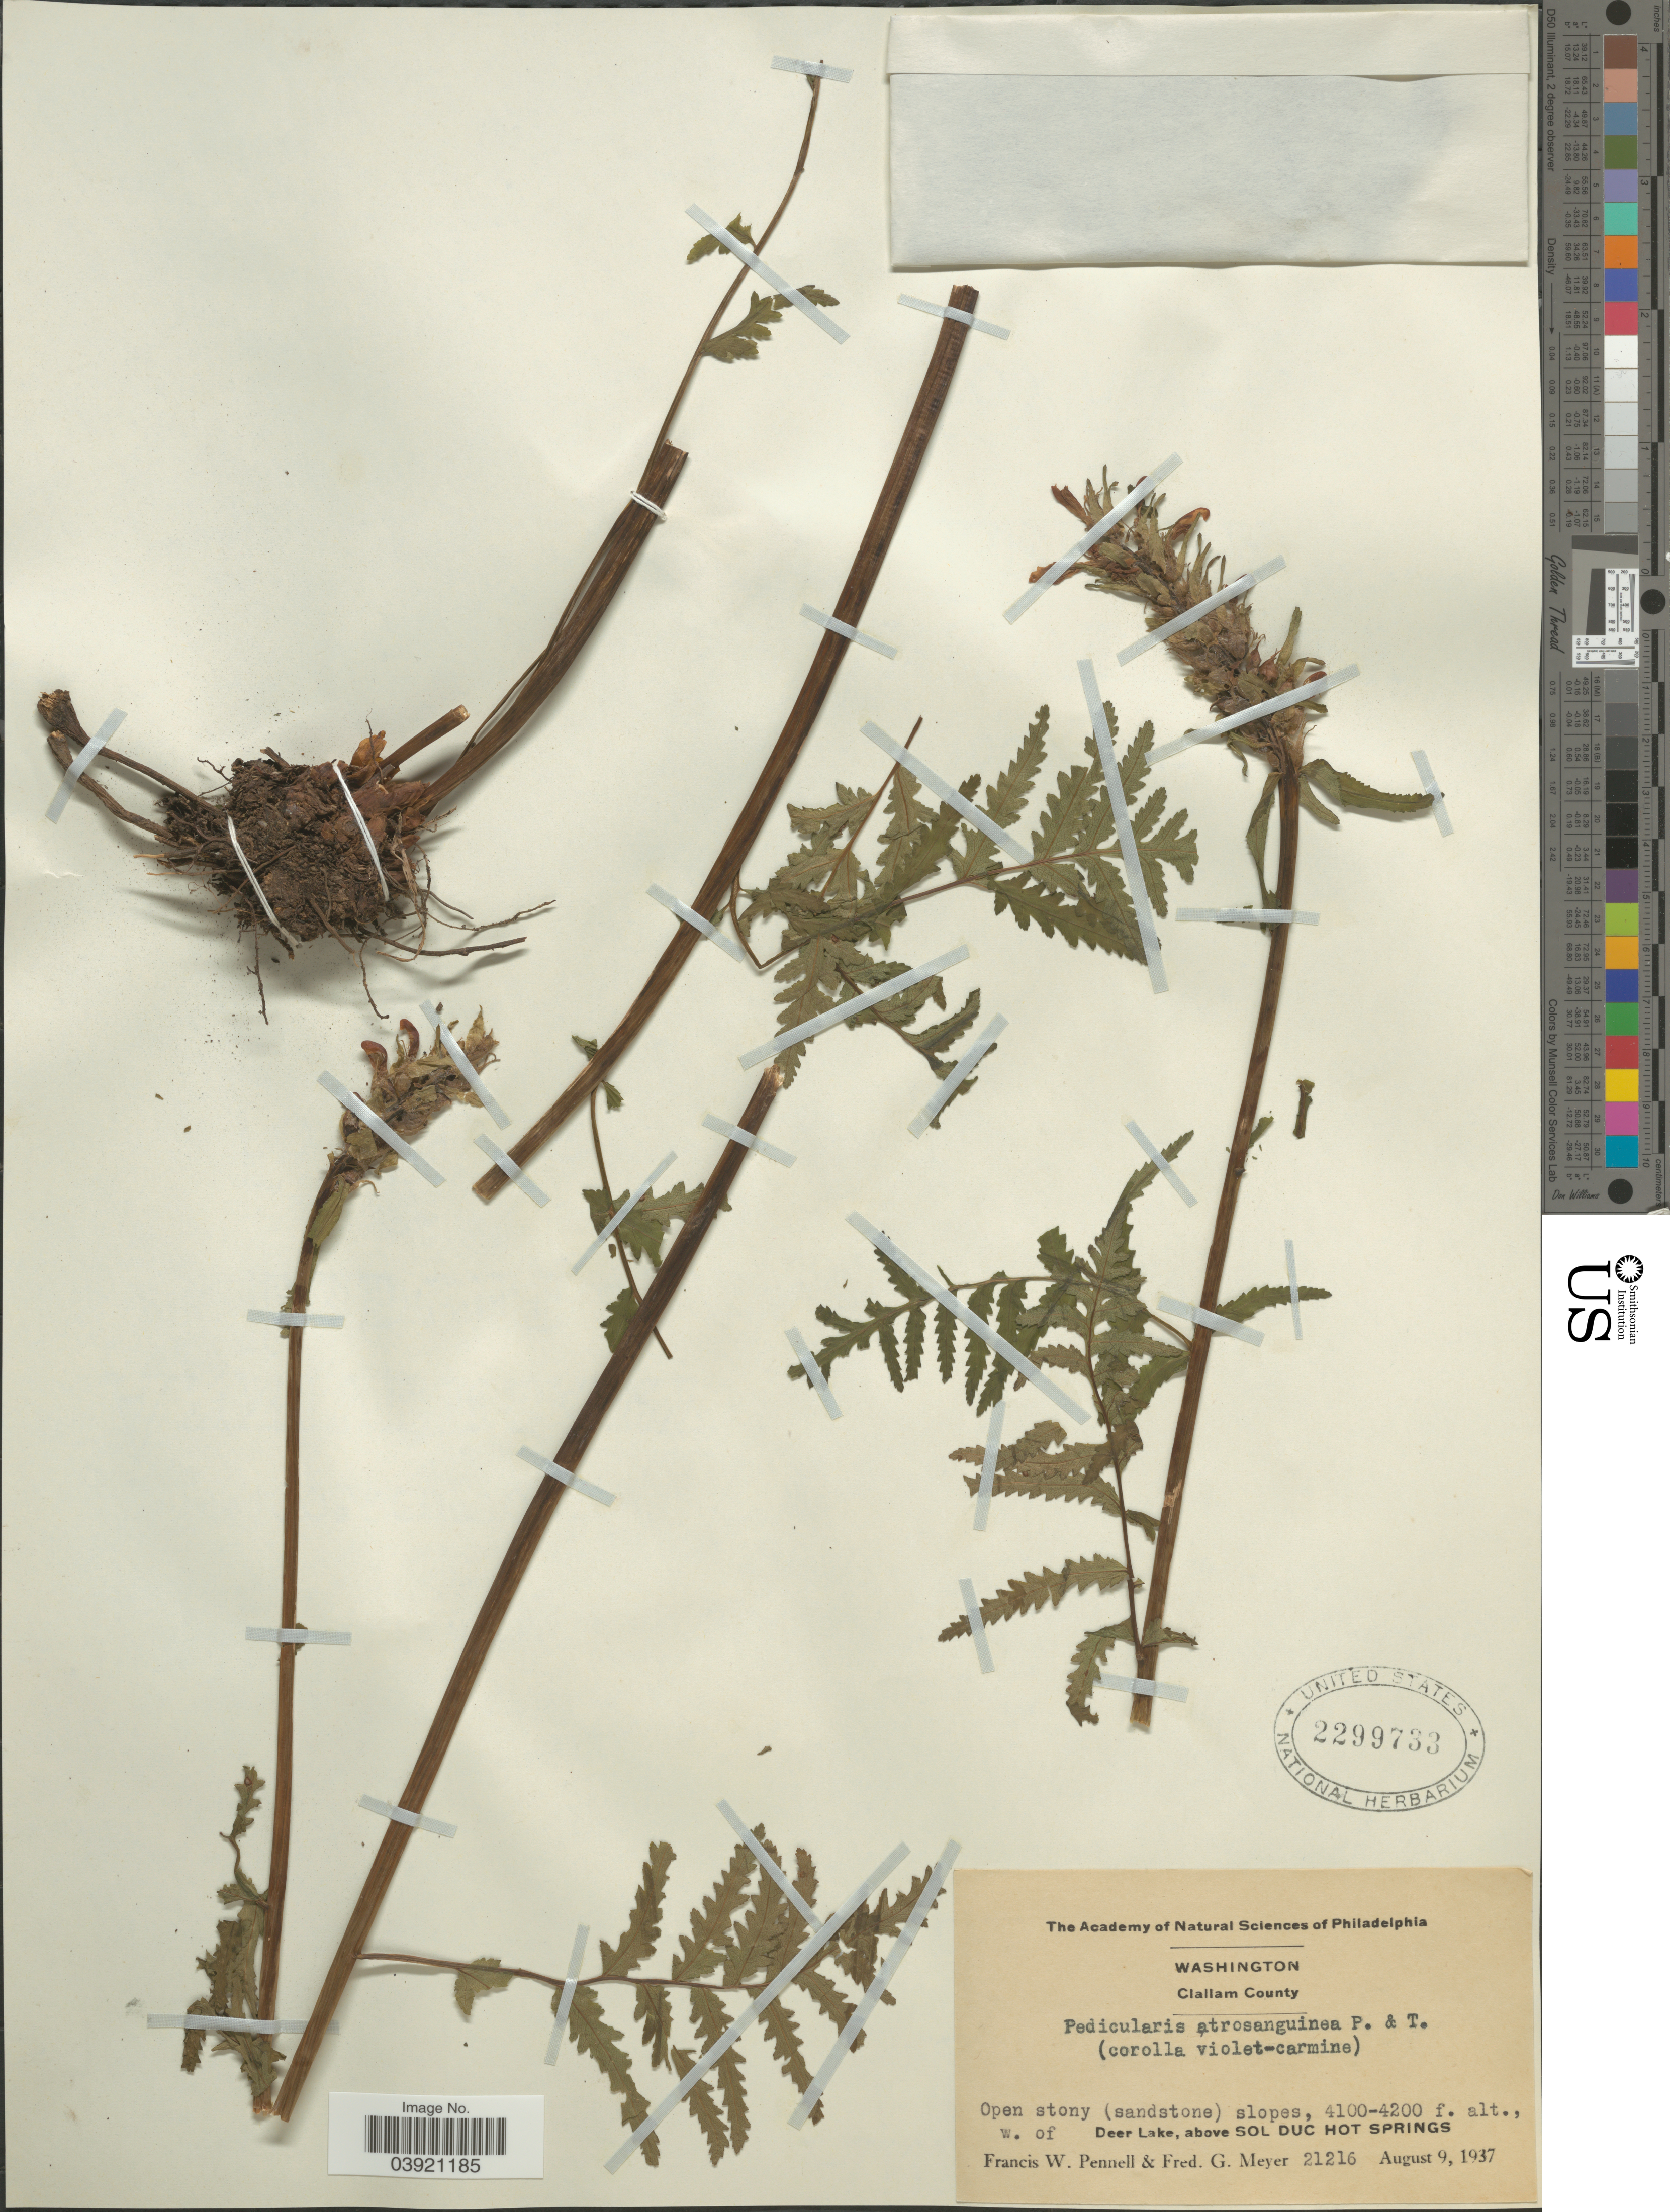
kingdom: Plantae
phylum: Tracheophyta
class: Magnoliopsida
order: Lamiales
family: Orobanchaceae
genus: Pedicularis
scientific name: Pedicularis atrosanguinea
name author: Pennell & J.W. Thomps.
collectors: F. W. Pennell & F. G. Meyer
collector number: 21216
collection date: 1937-08-09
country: United States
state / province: Washington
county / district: Clallam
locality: Clallam County. W. of Deer Lake, above Sol Duc Hot Springs.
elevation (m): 1250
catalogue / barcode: US 2299733